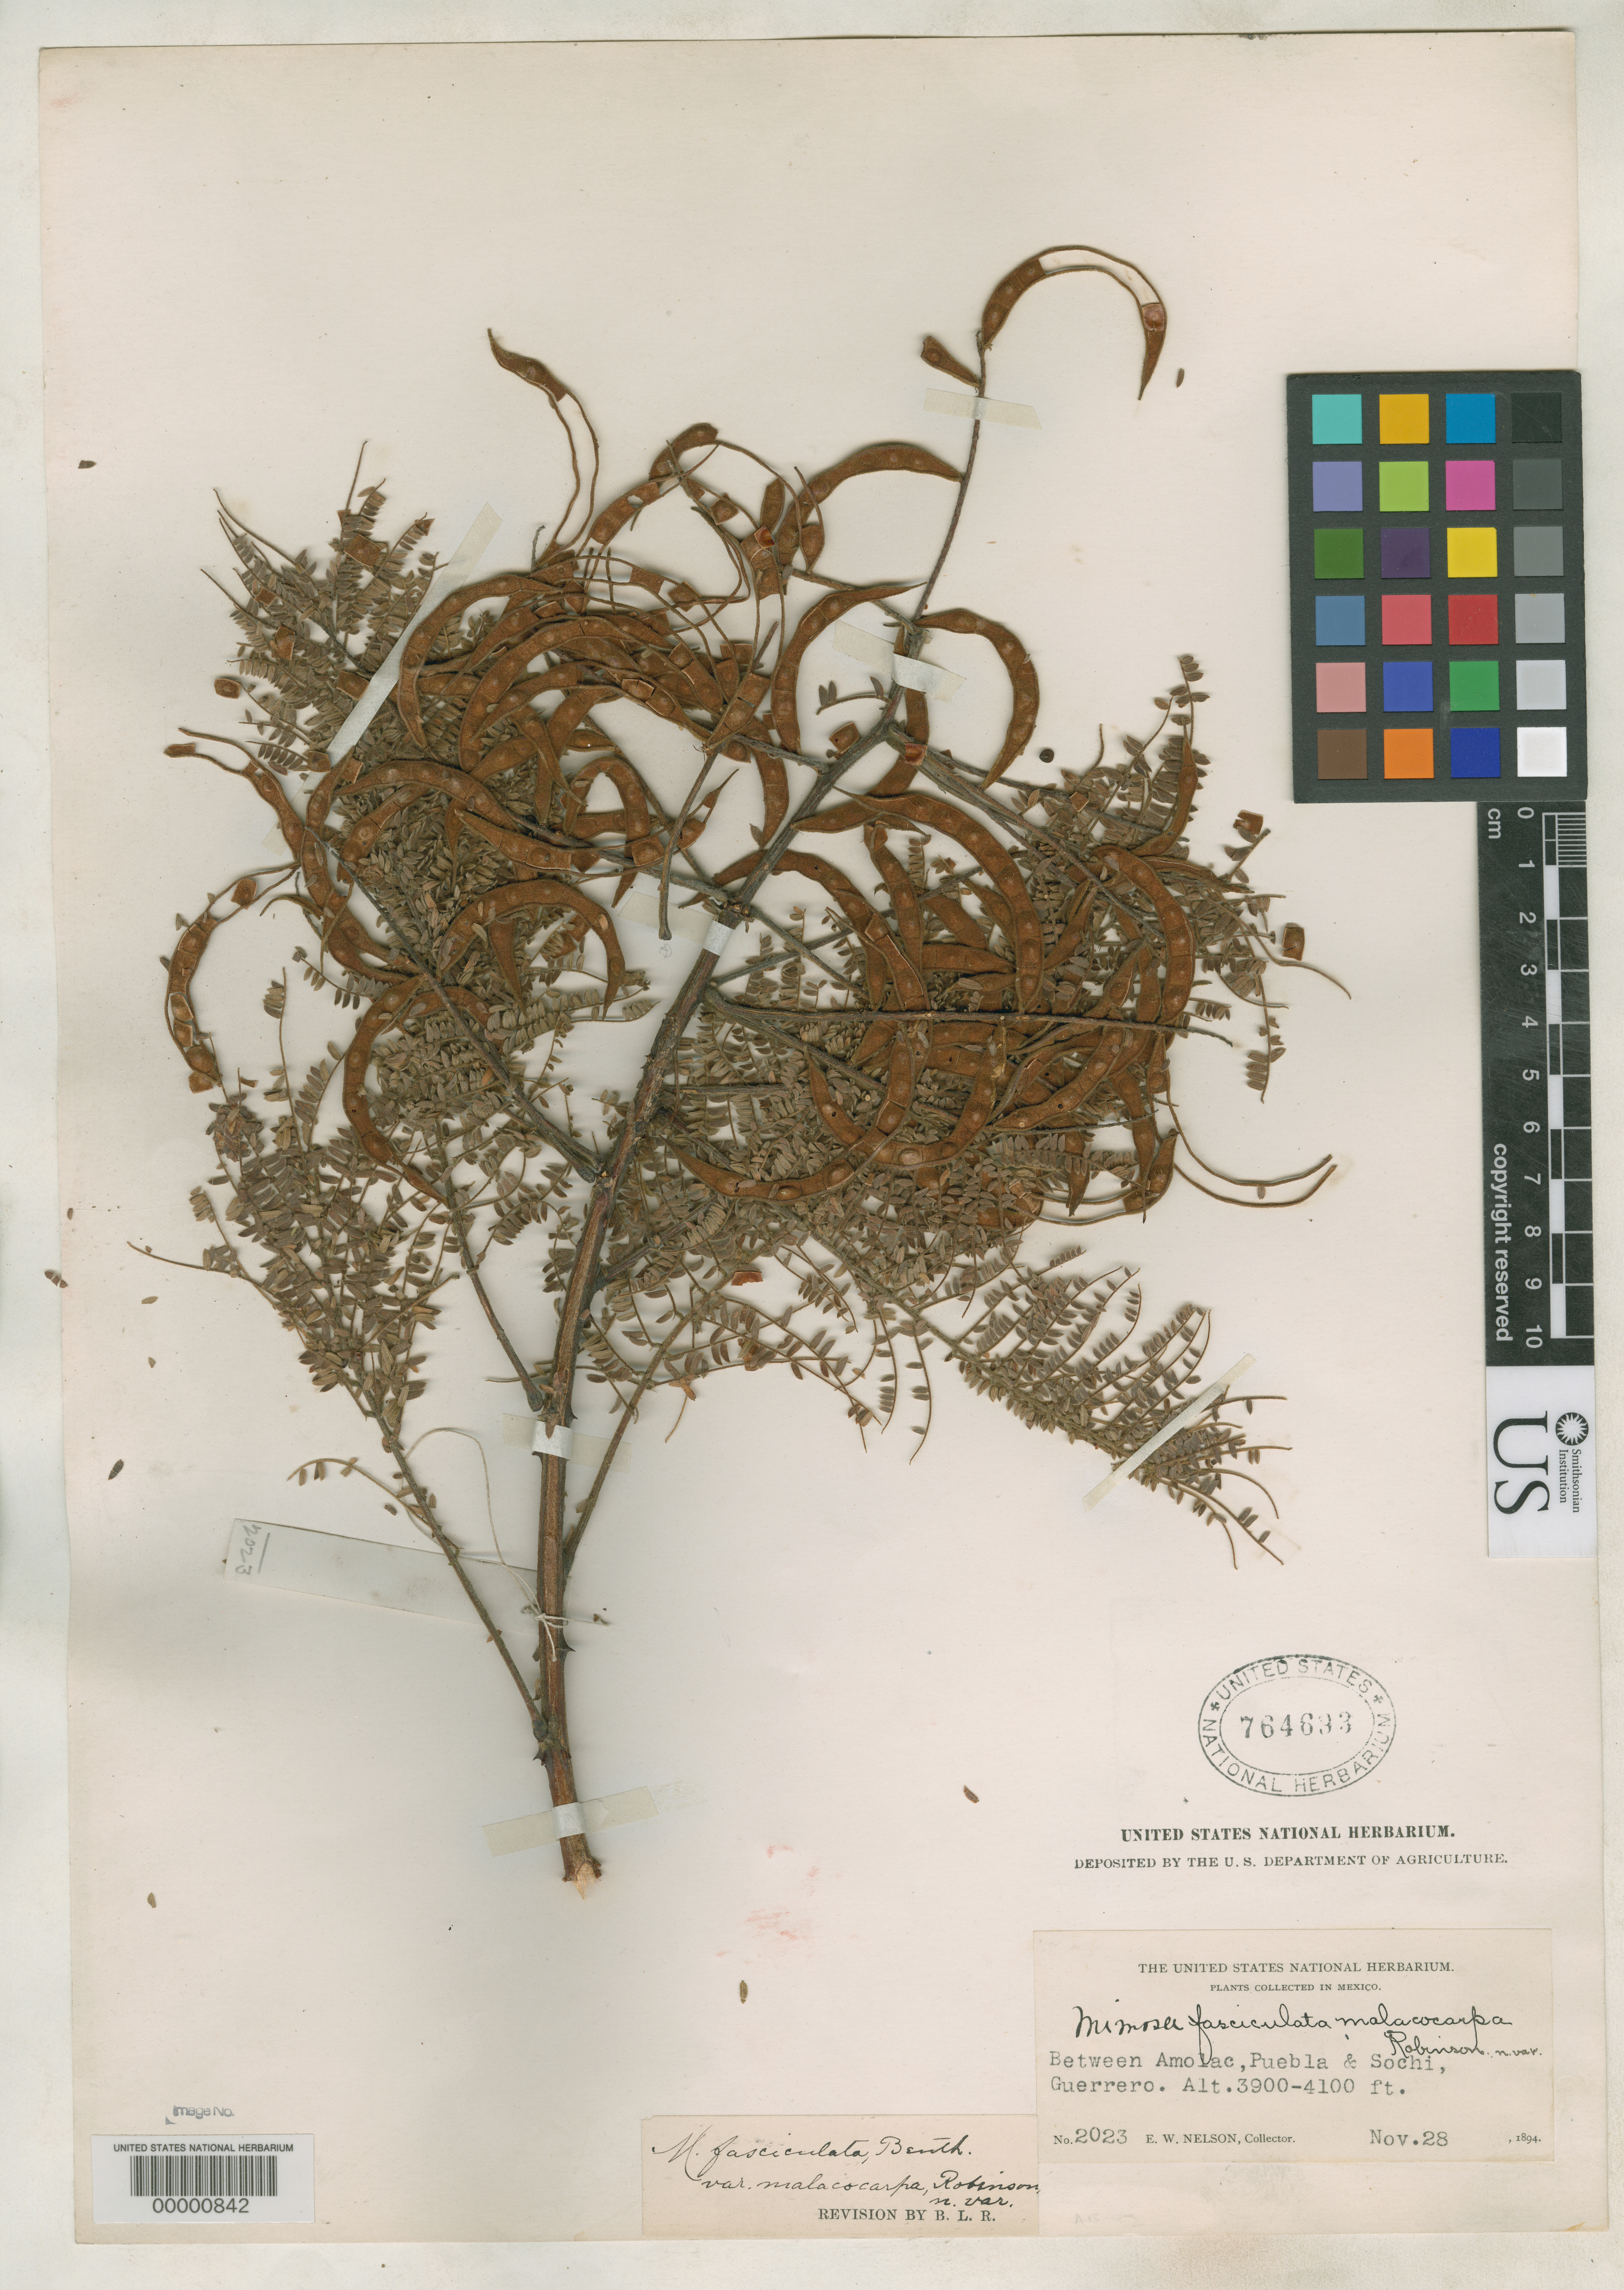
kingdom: Plantae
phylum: Tracheophyta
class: Magnoliopsida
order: Fabales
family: Fabaceae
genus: Mimosa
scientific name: Mimosa fasciculata var. malacocarpa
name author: B.L. Rob.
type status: Syntype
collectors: E. W. Nelson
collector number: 2023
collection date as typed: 28 Nov 1894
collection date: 1894-11-28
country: Mexico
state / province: Guerrero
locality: Between Amolac and Sochi.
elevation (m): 1200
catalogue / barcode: US 764693